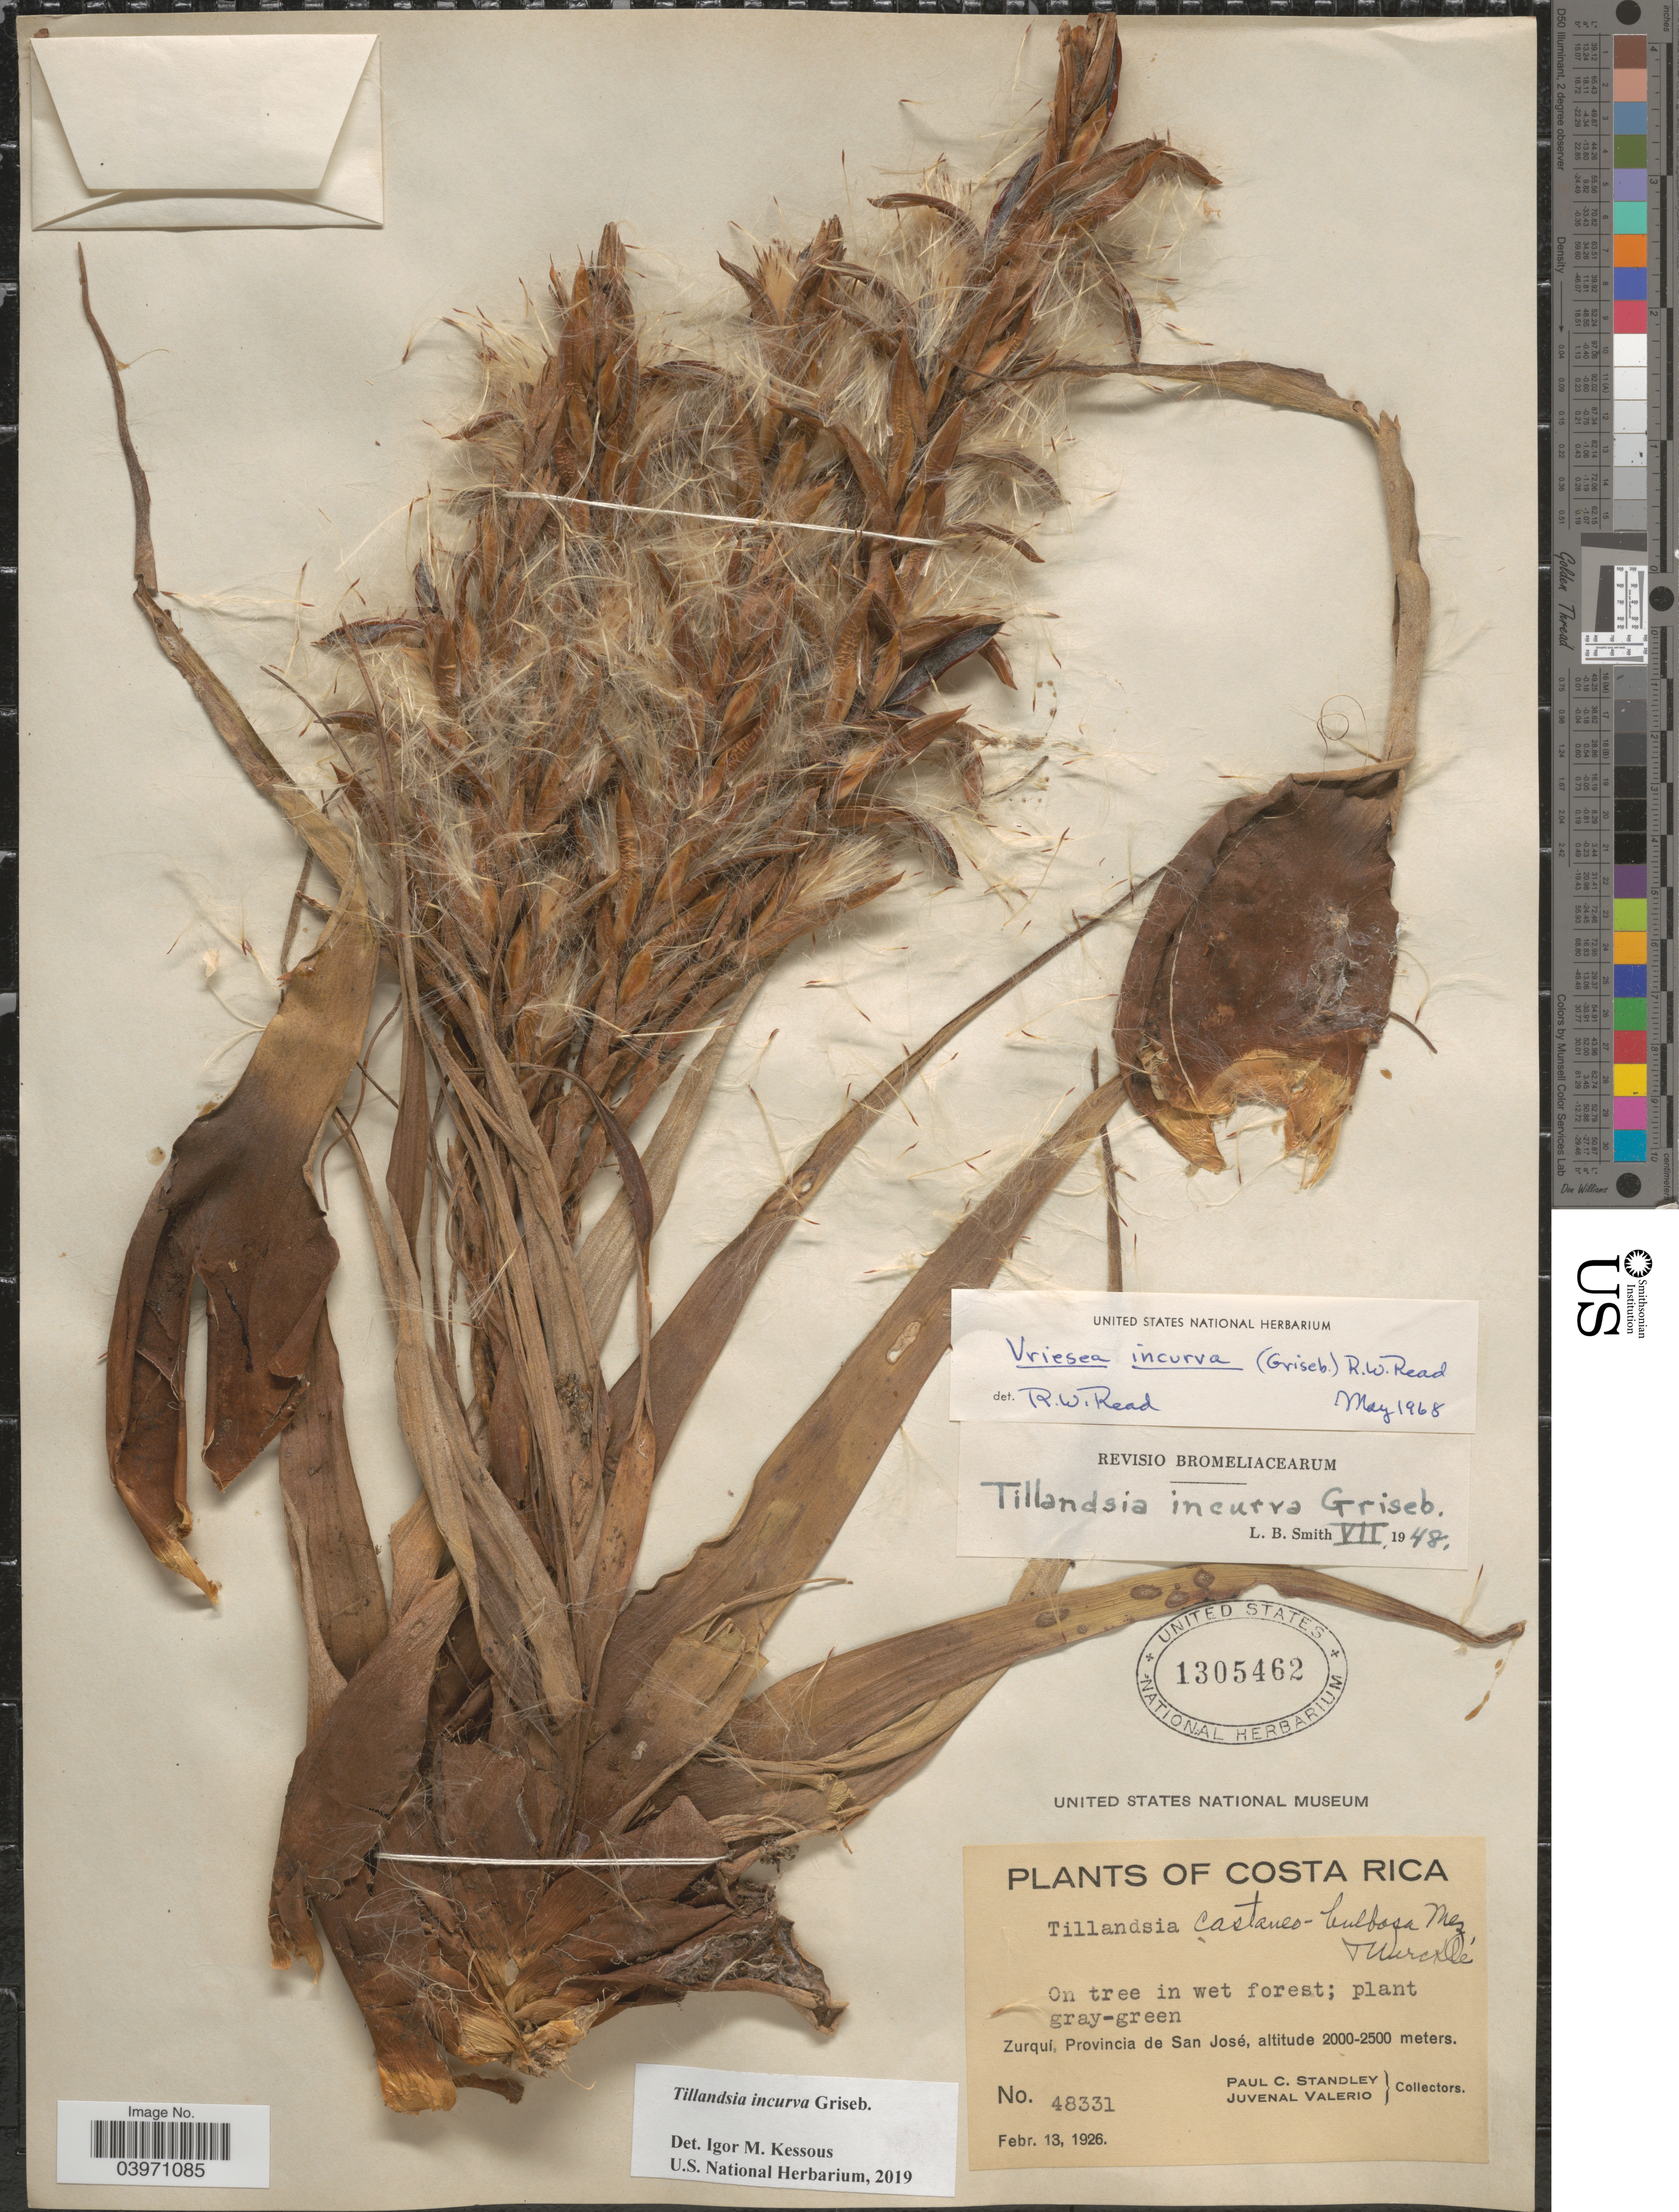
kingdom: Plantae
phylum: Tracheophyta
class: Liliopsida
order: Poales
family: Bromeliaceae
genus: Tillandsia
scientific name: Tillandsia incurva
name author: Griseb.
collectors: P. C. Standley & J. Valerio R.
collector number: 48331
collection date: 1926-02-13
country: Costa Rica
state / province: San José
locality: Zurquí.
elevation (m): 2000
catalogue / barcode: US 1305462